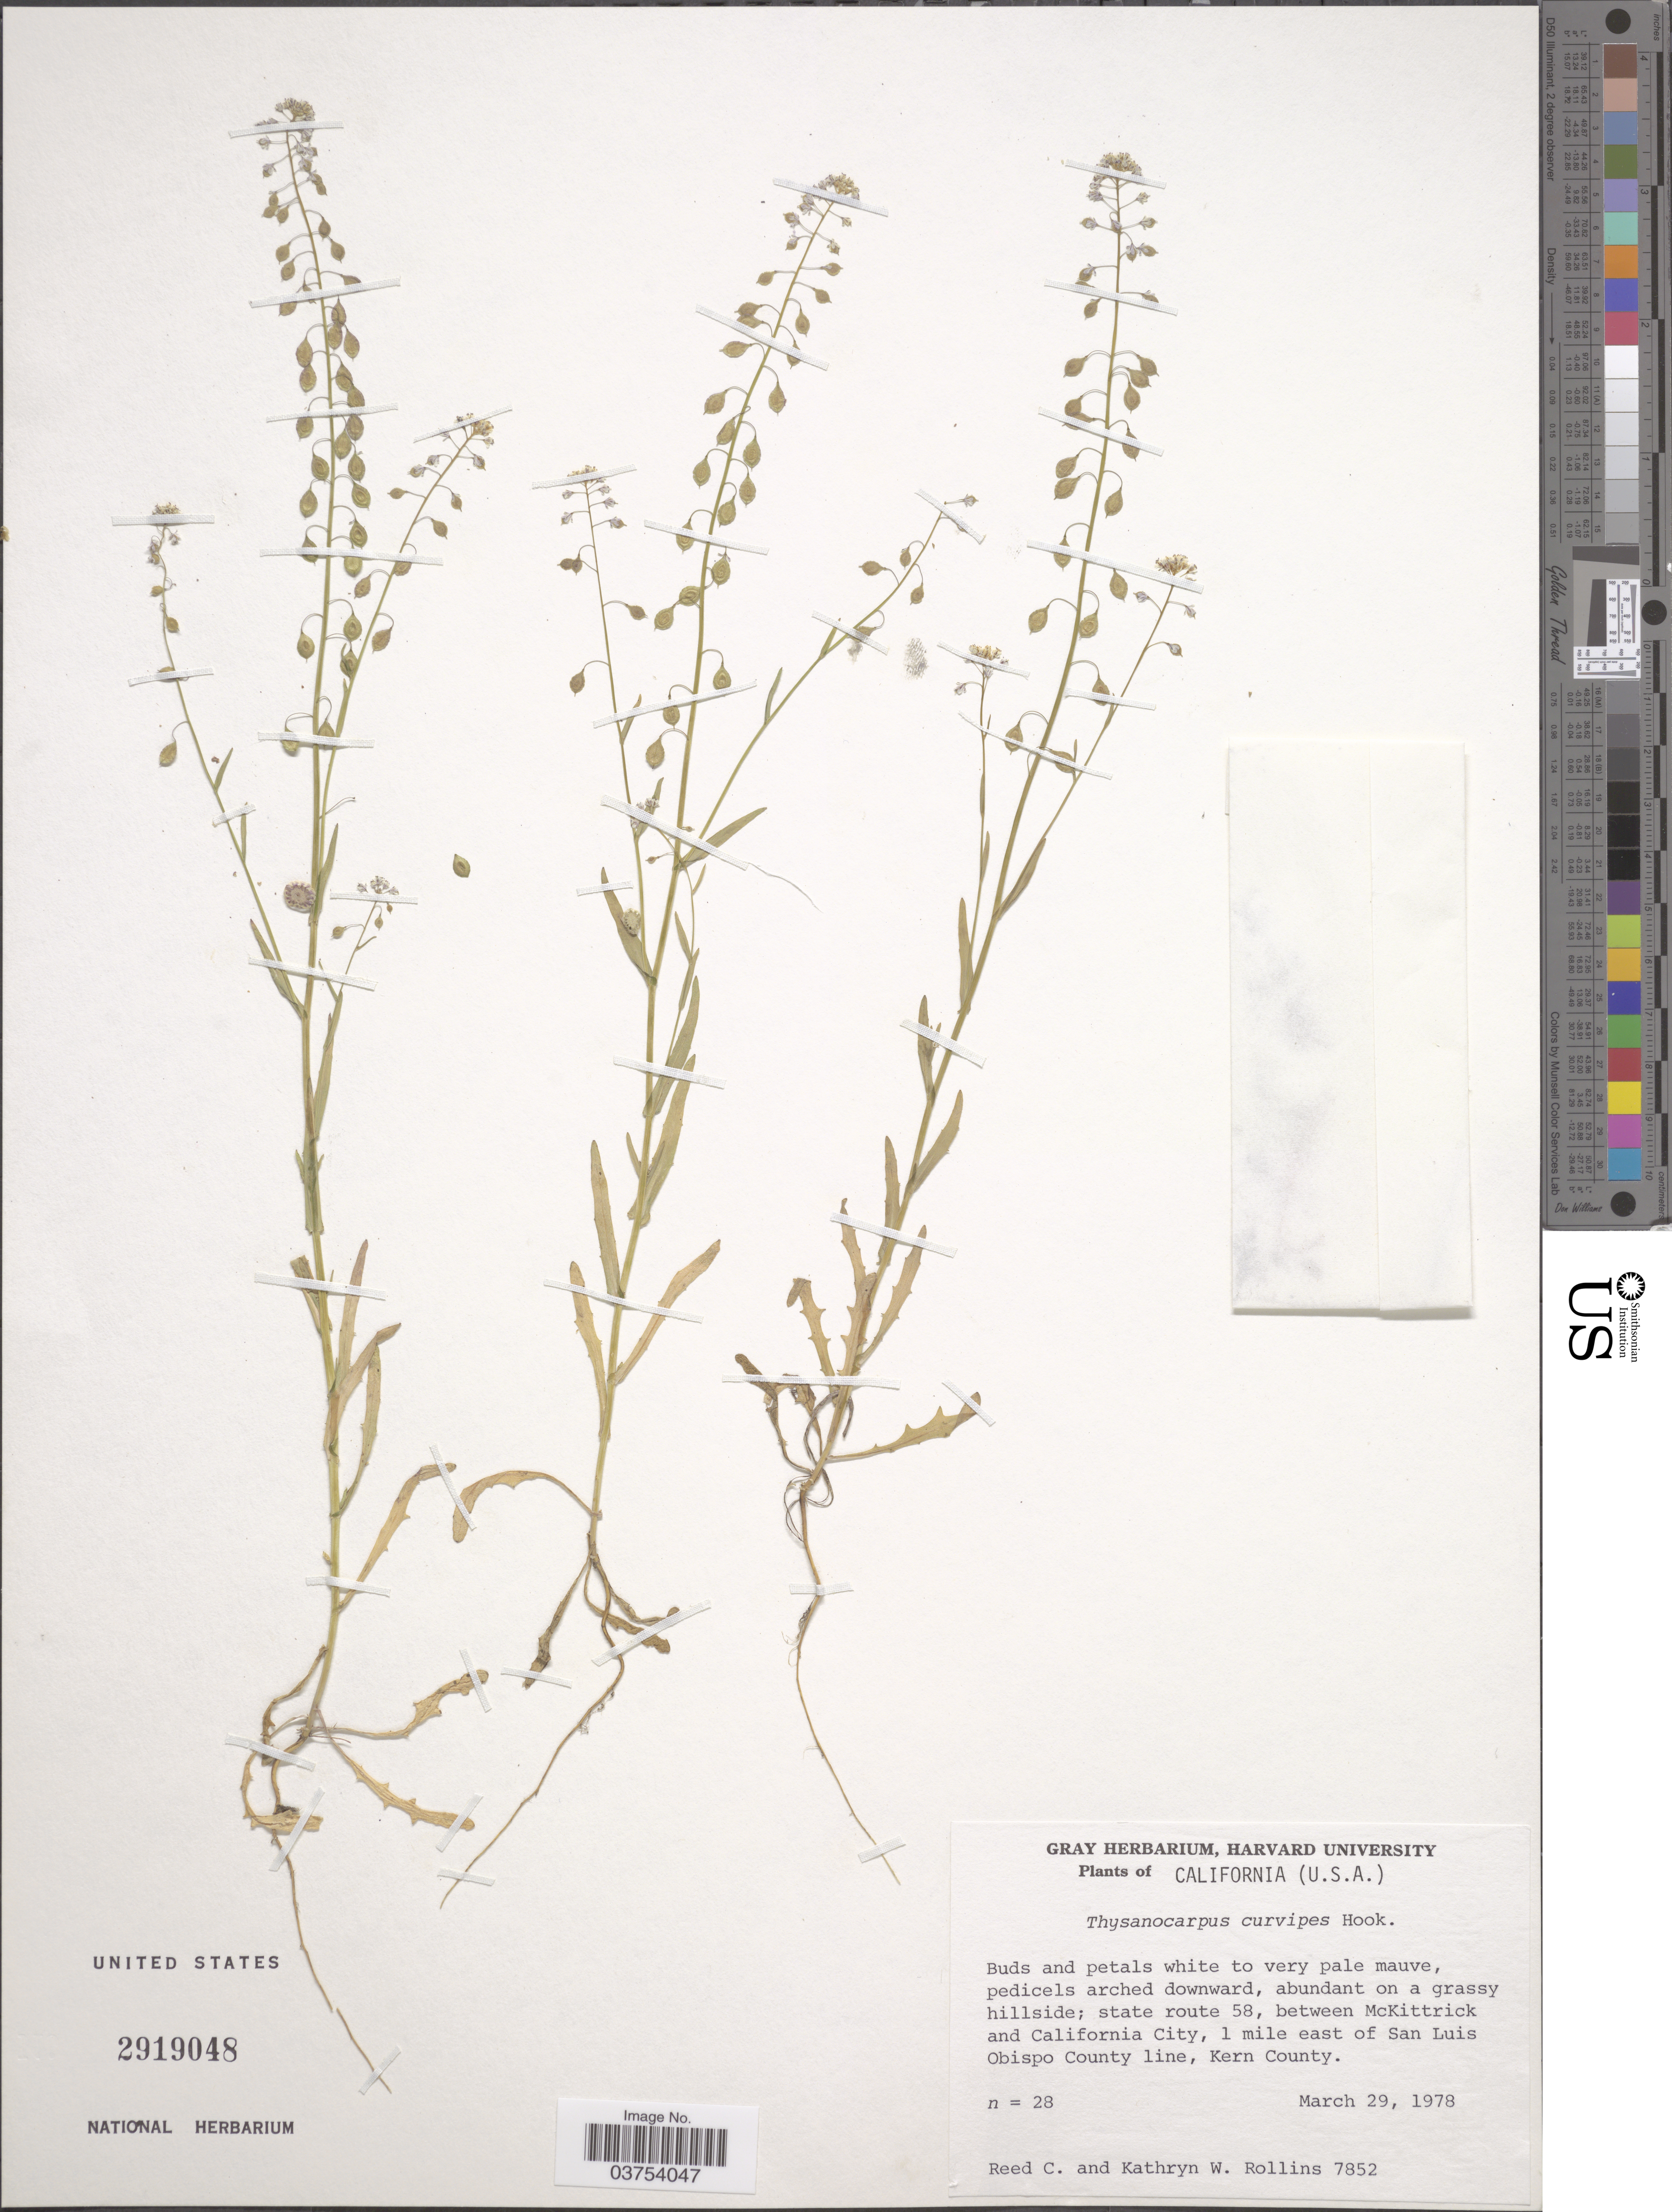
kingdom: Plantae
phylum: Tracheophyta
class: Magnoliopsida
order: Brassicales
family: Brassicaceae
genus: Thysanocarpus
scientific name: Thysanocarpus curvipes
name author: Hook.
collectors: R. C. Rollins & K. W. Rollins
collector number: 7852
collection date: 1978-03-29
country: United States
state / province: California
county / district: San Luis Obispo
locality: State route 58, between McKittrick and California City, 1 mile east of San Luis Obispo County line, Kern County.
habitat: abundant on a grassy hillside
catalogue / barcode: US 2919048